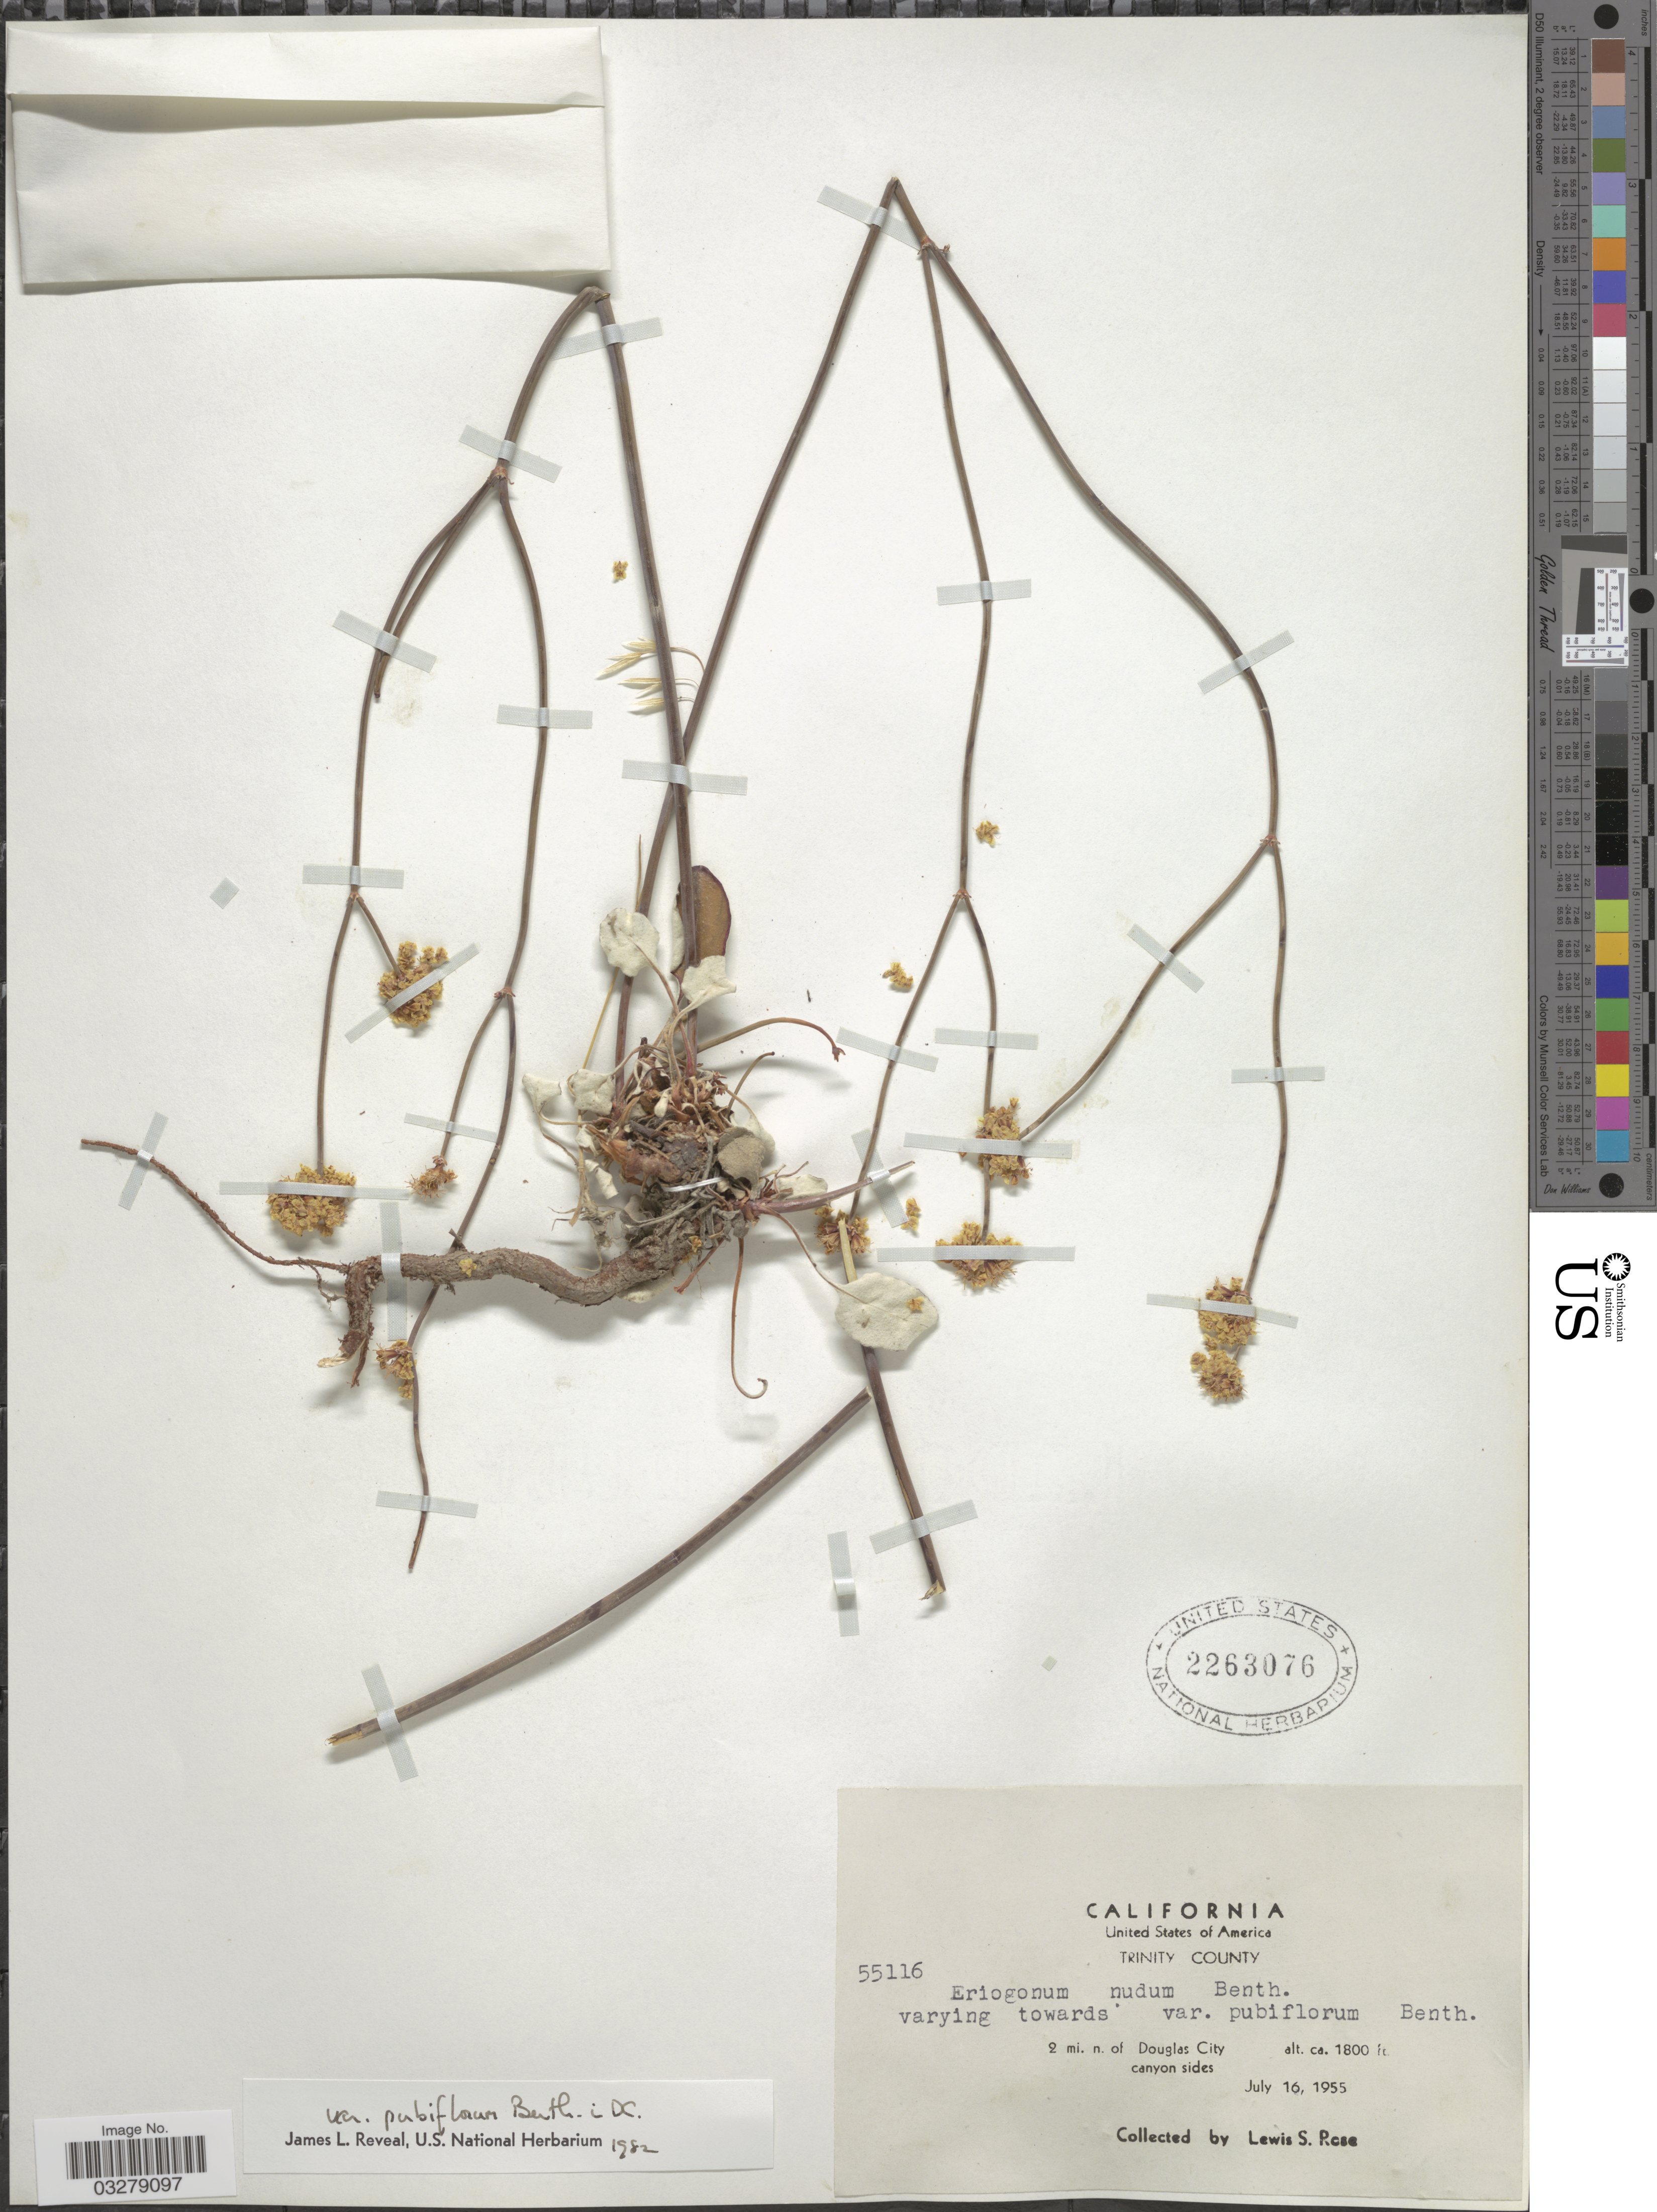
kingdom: Plantae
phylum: Tracheophyta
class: Magnoliopsida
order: Caryophyllales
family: Polygonaceae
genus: Eriogonum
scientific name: Eriogonum nudum var. pubiflorum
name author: Benth. in DC.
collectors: L. S. Rose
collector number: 55116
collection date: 1955-07-16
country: United States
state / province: California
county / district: Trinity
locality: Trinity County. 2 mi. n. of Douglas City.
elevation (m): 549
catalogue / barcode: US 2263076